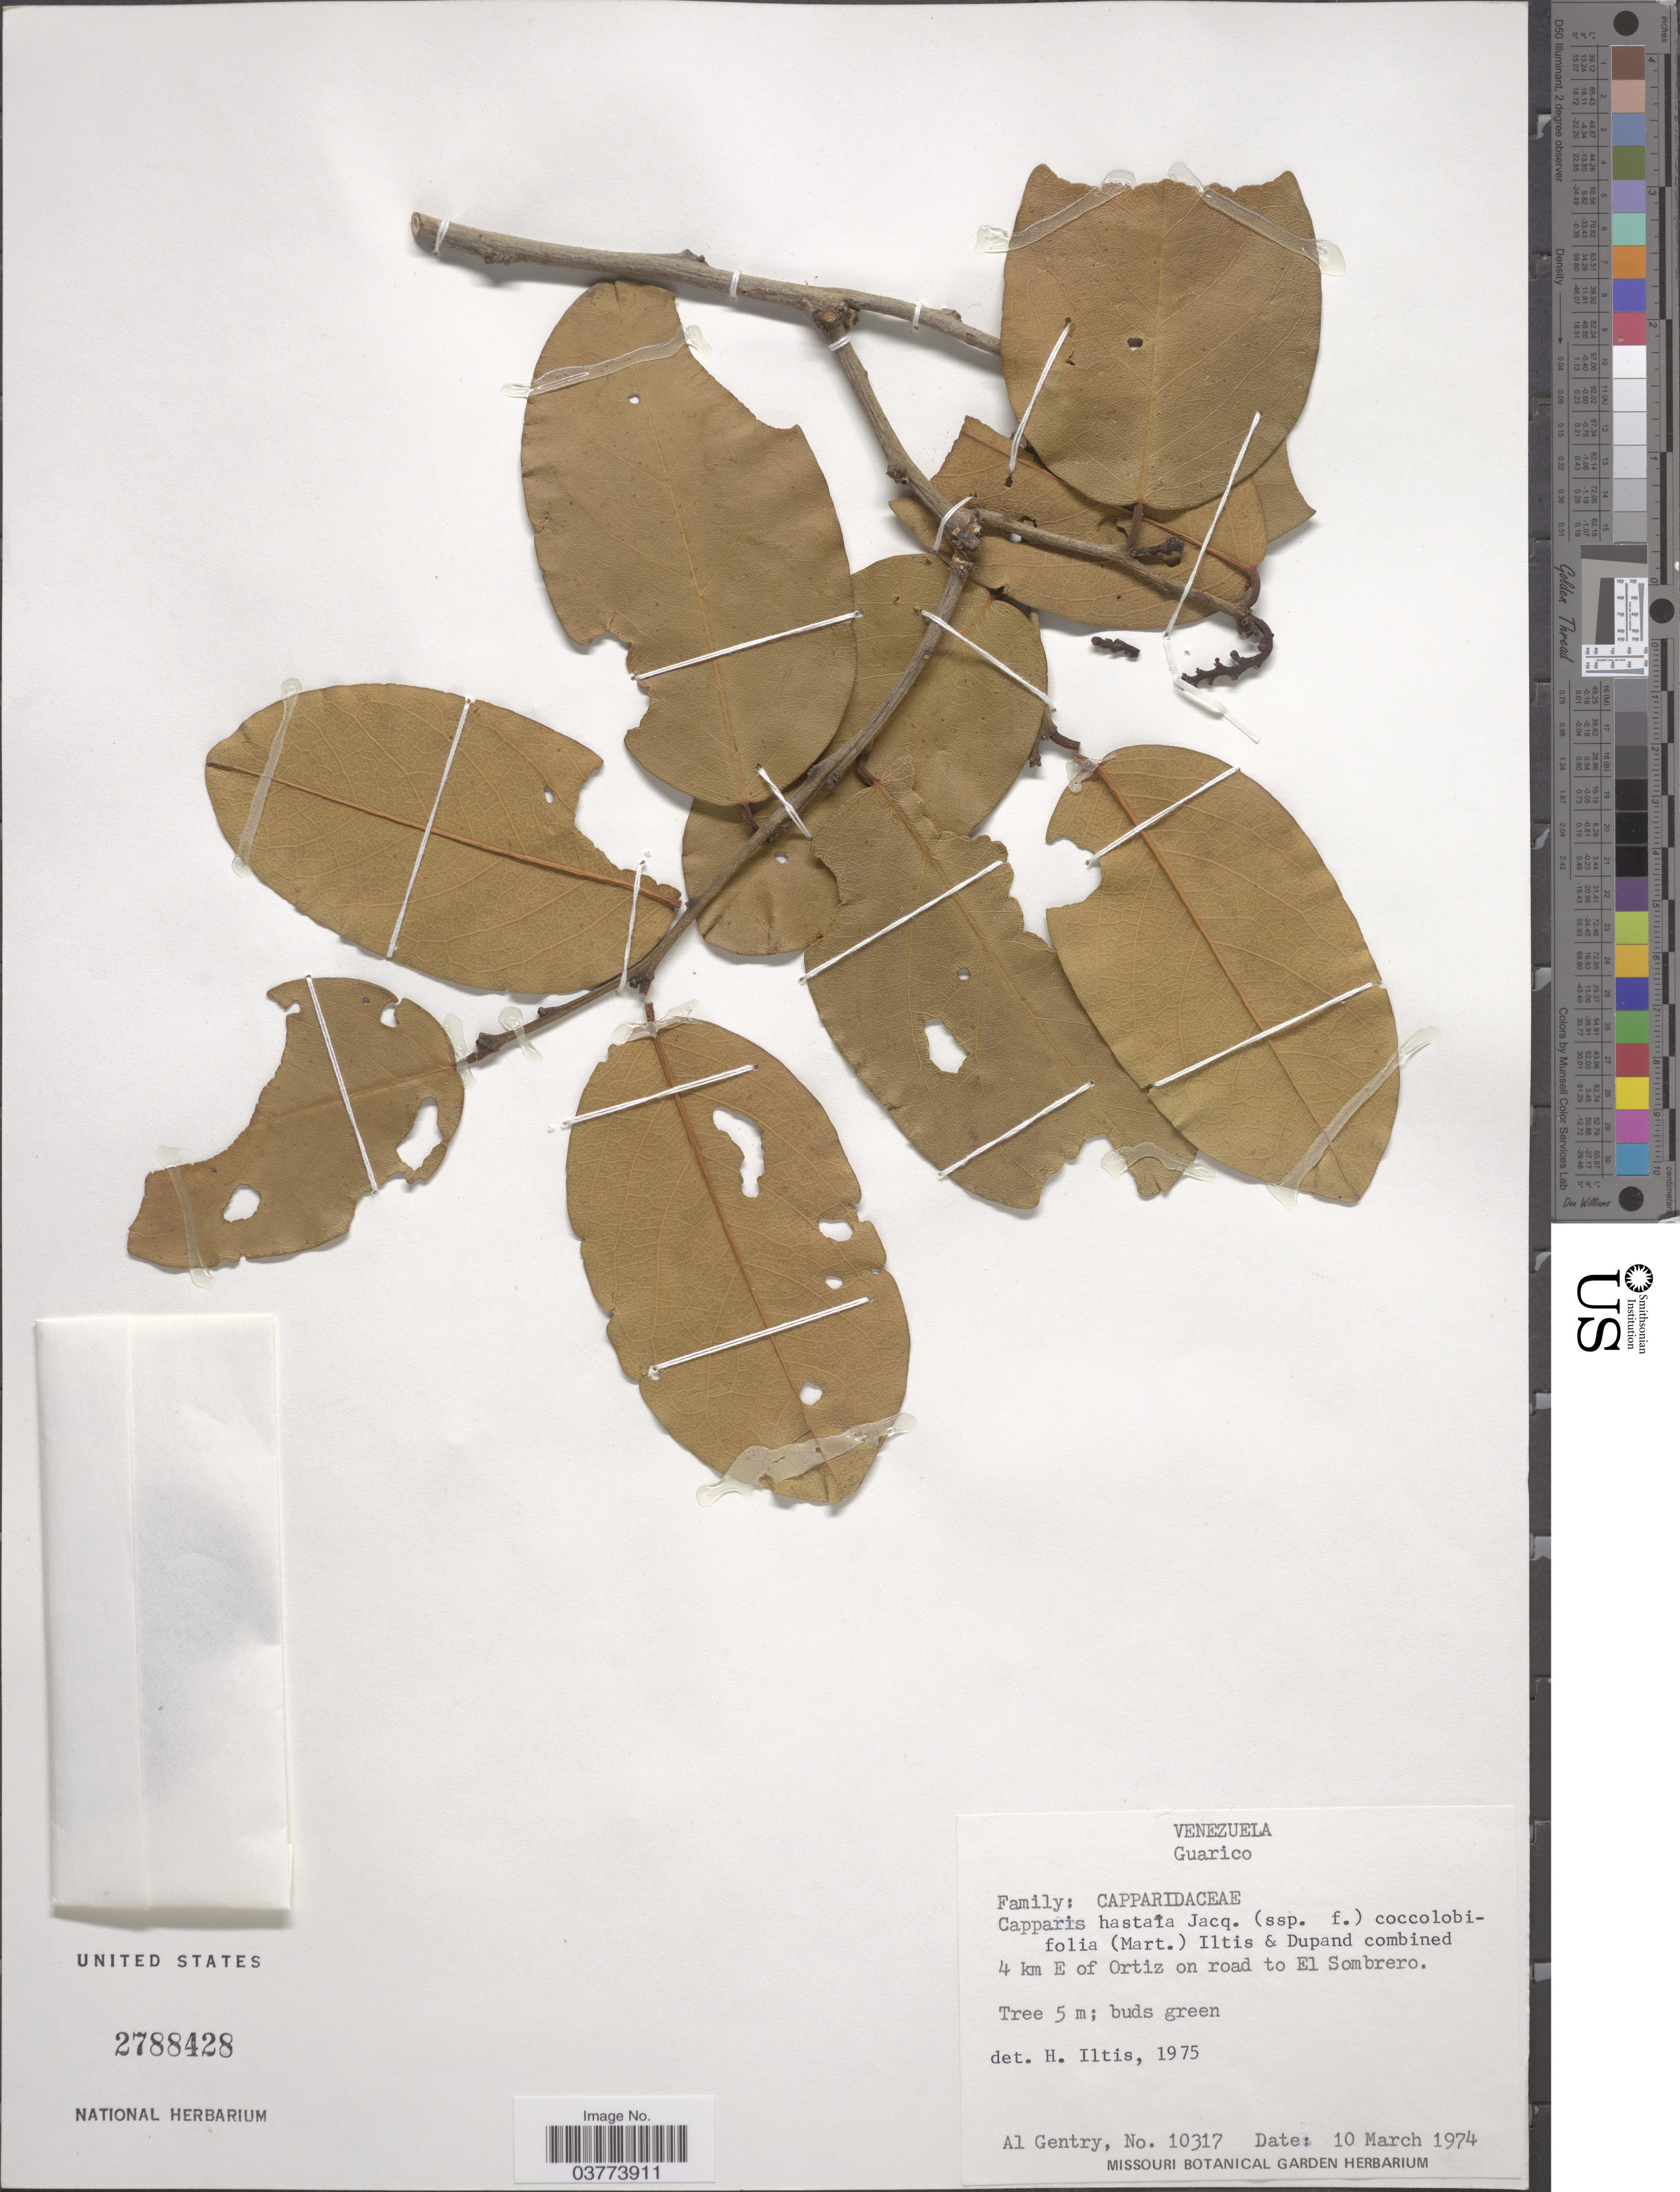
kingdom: Plantae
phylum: Tracheophyta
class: Magnoliopsida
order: Brassicales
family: Capparaceae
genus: Cynophalla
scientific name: Cynophalla hastata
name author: (Jacq.) J. Presl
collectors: A. H. Gentry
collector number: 10317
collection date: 1974-03-10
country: Venezuela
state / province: Guarico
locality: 4 km E of Ortiz on road to El Sombrero.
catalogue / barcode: US 2788428